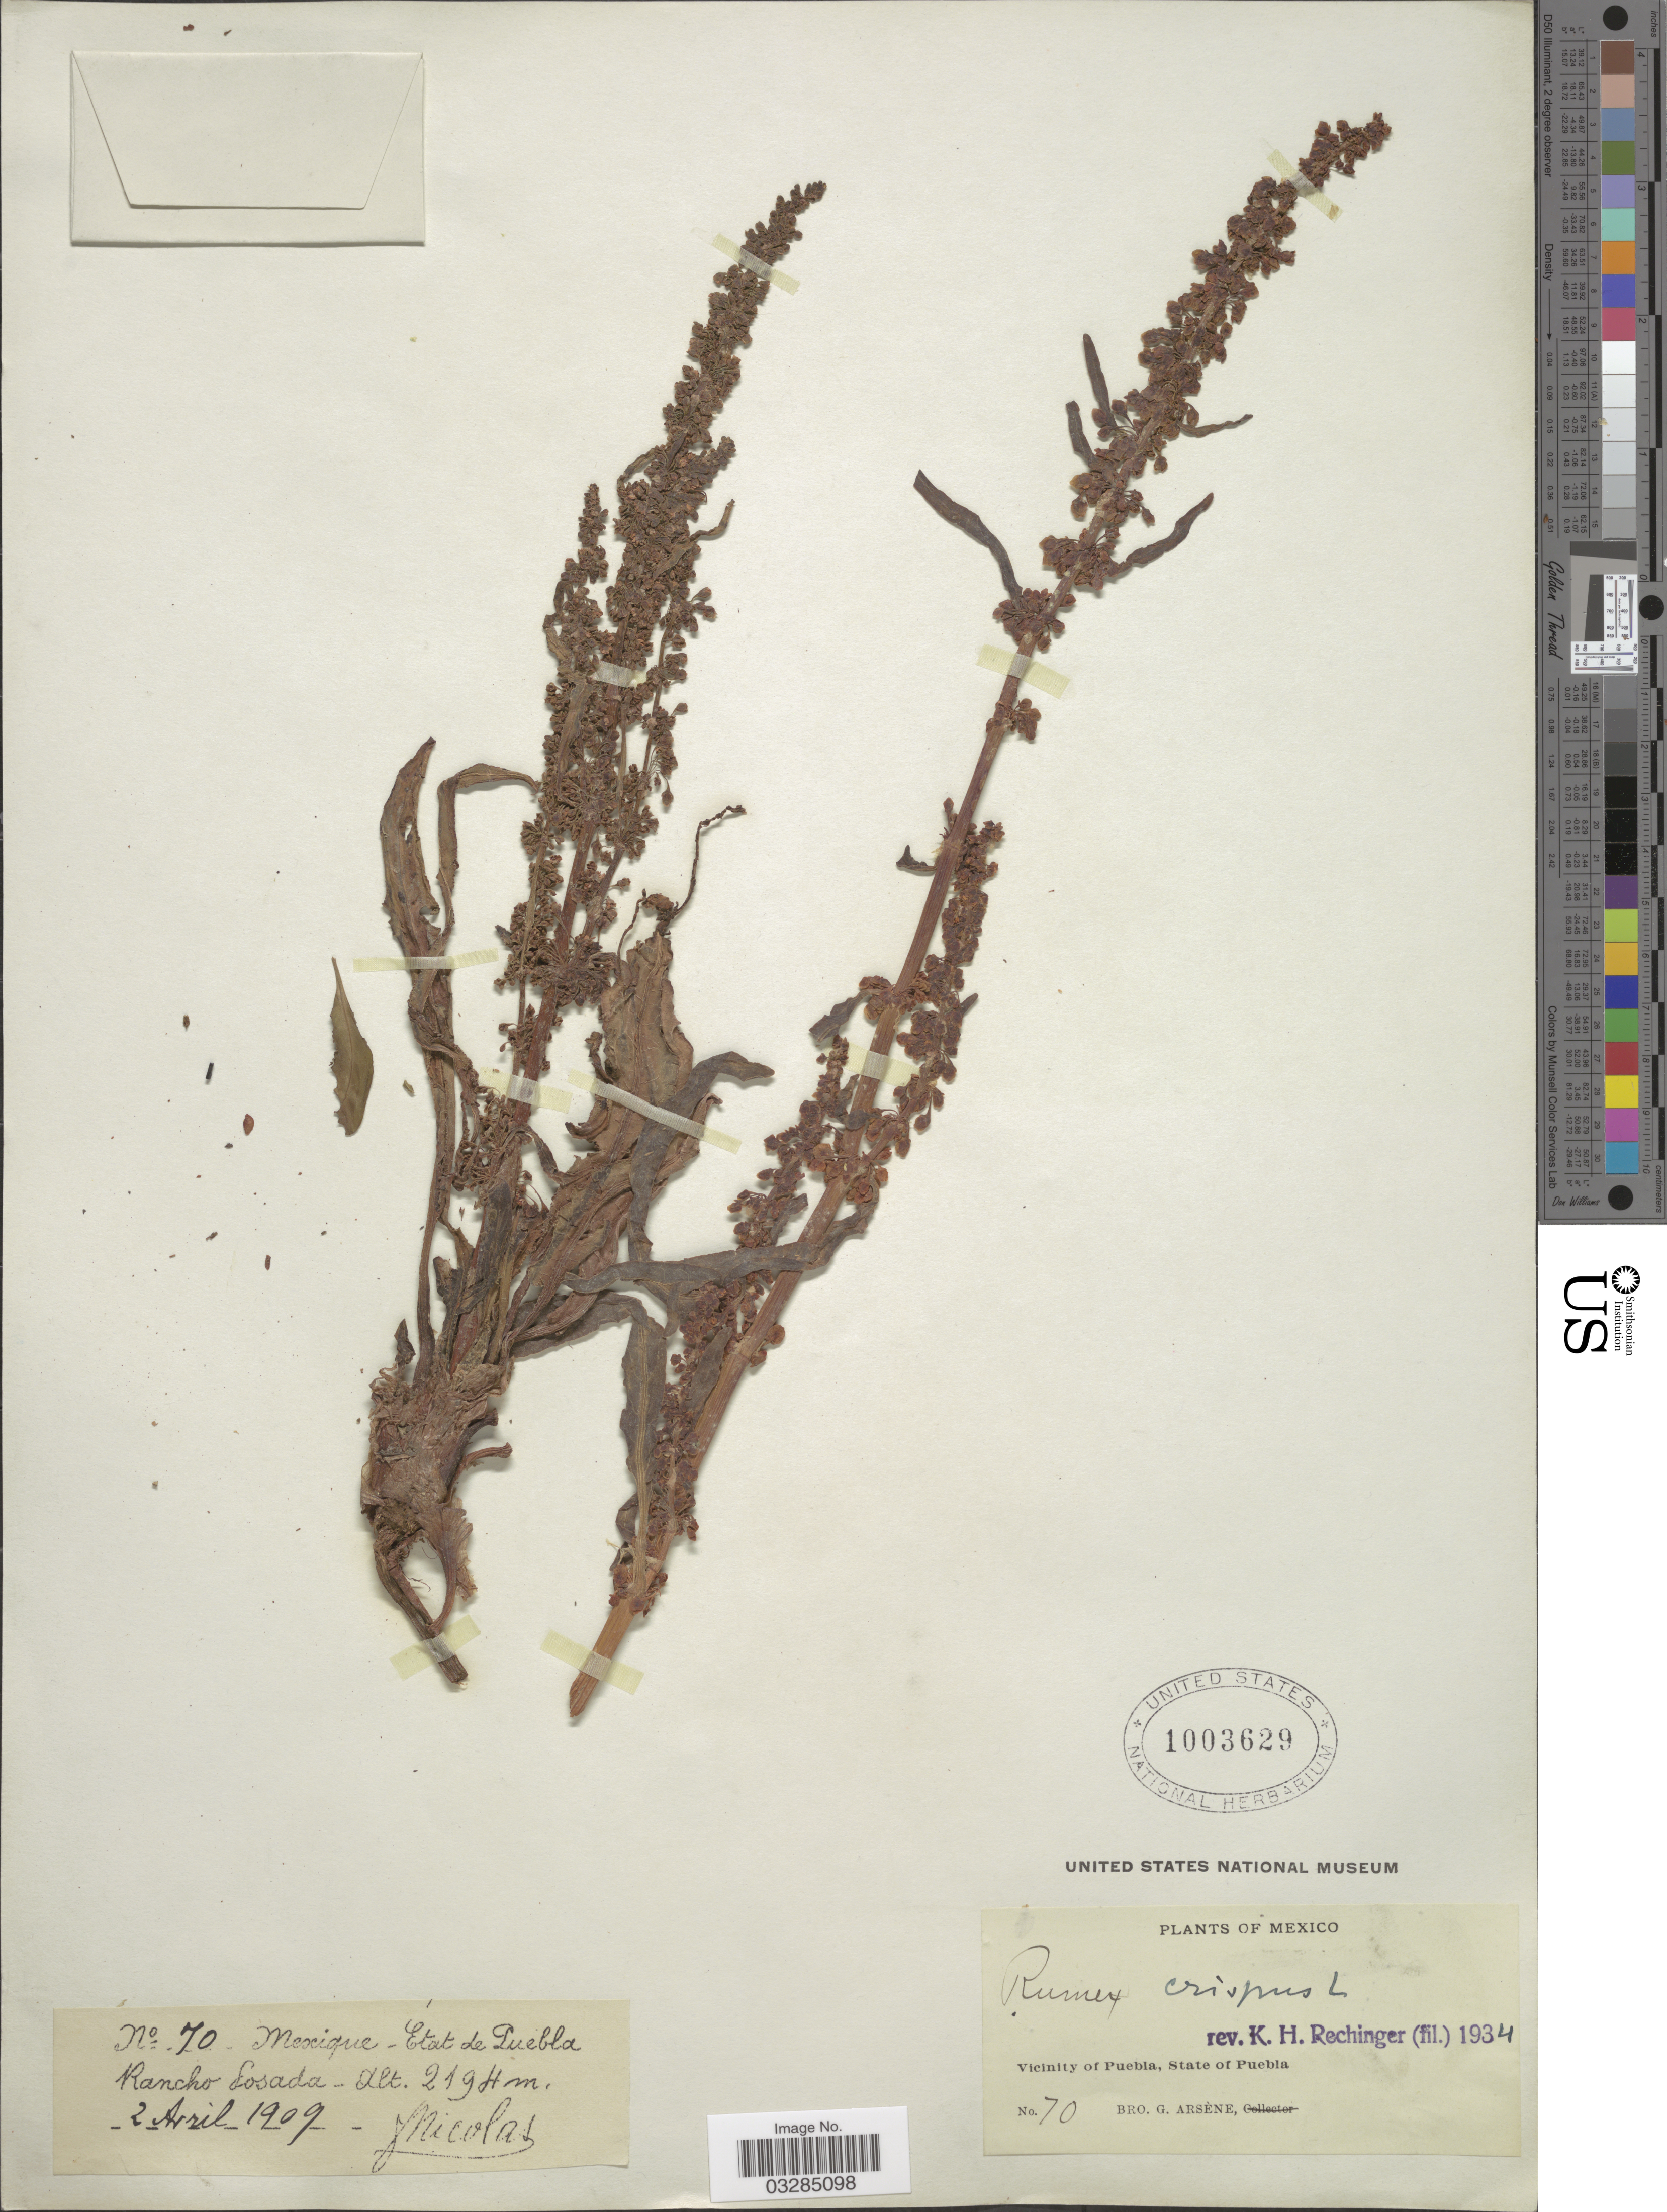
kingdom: Plantae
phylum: Tracheophyta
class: Magnoliopsida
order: Caryophyllales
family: Polygonaceae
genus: Rumex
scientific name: Rumex crispus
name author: L.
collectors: Bro. G. Arsène & F. Nicolas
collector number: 70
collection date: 1909-04-02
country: Mexico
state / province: Puebla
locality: Vicinity of Puebla. Rancho Losada.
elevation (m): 2194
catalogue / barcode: US 1003629